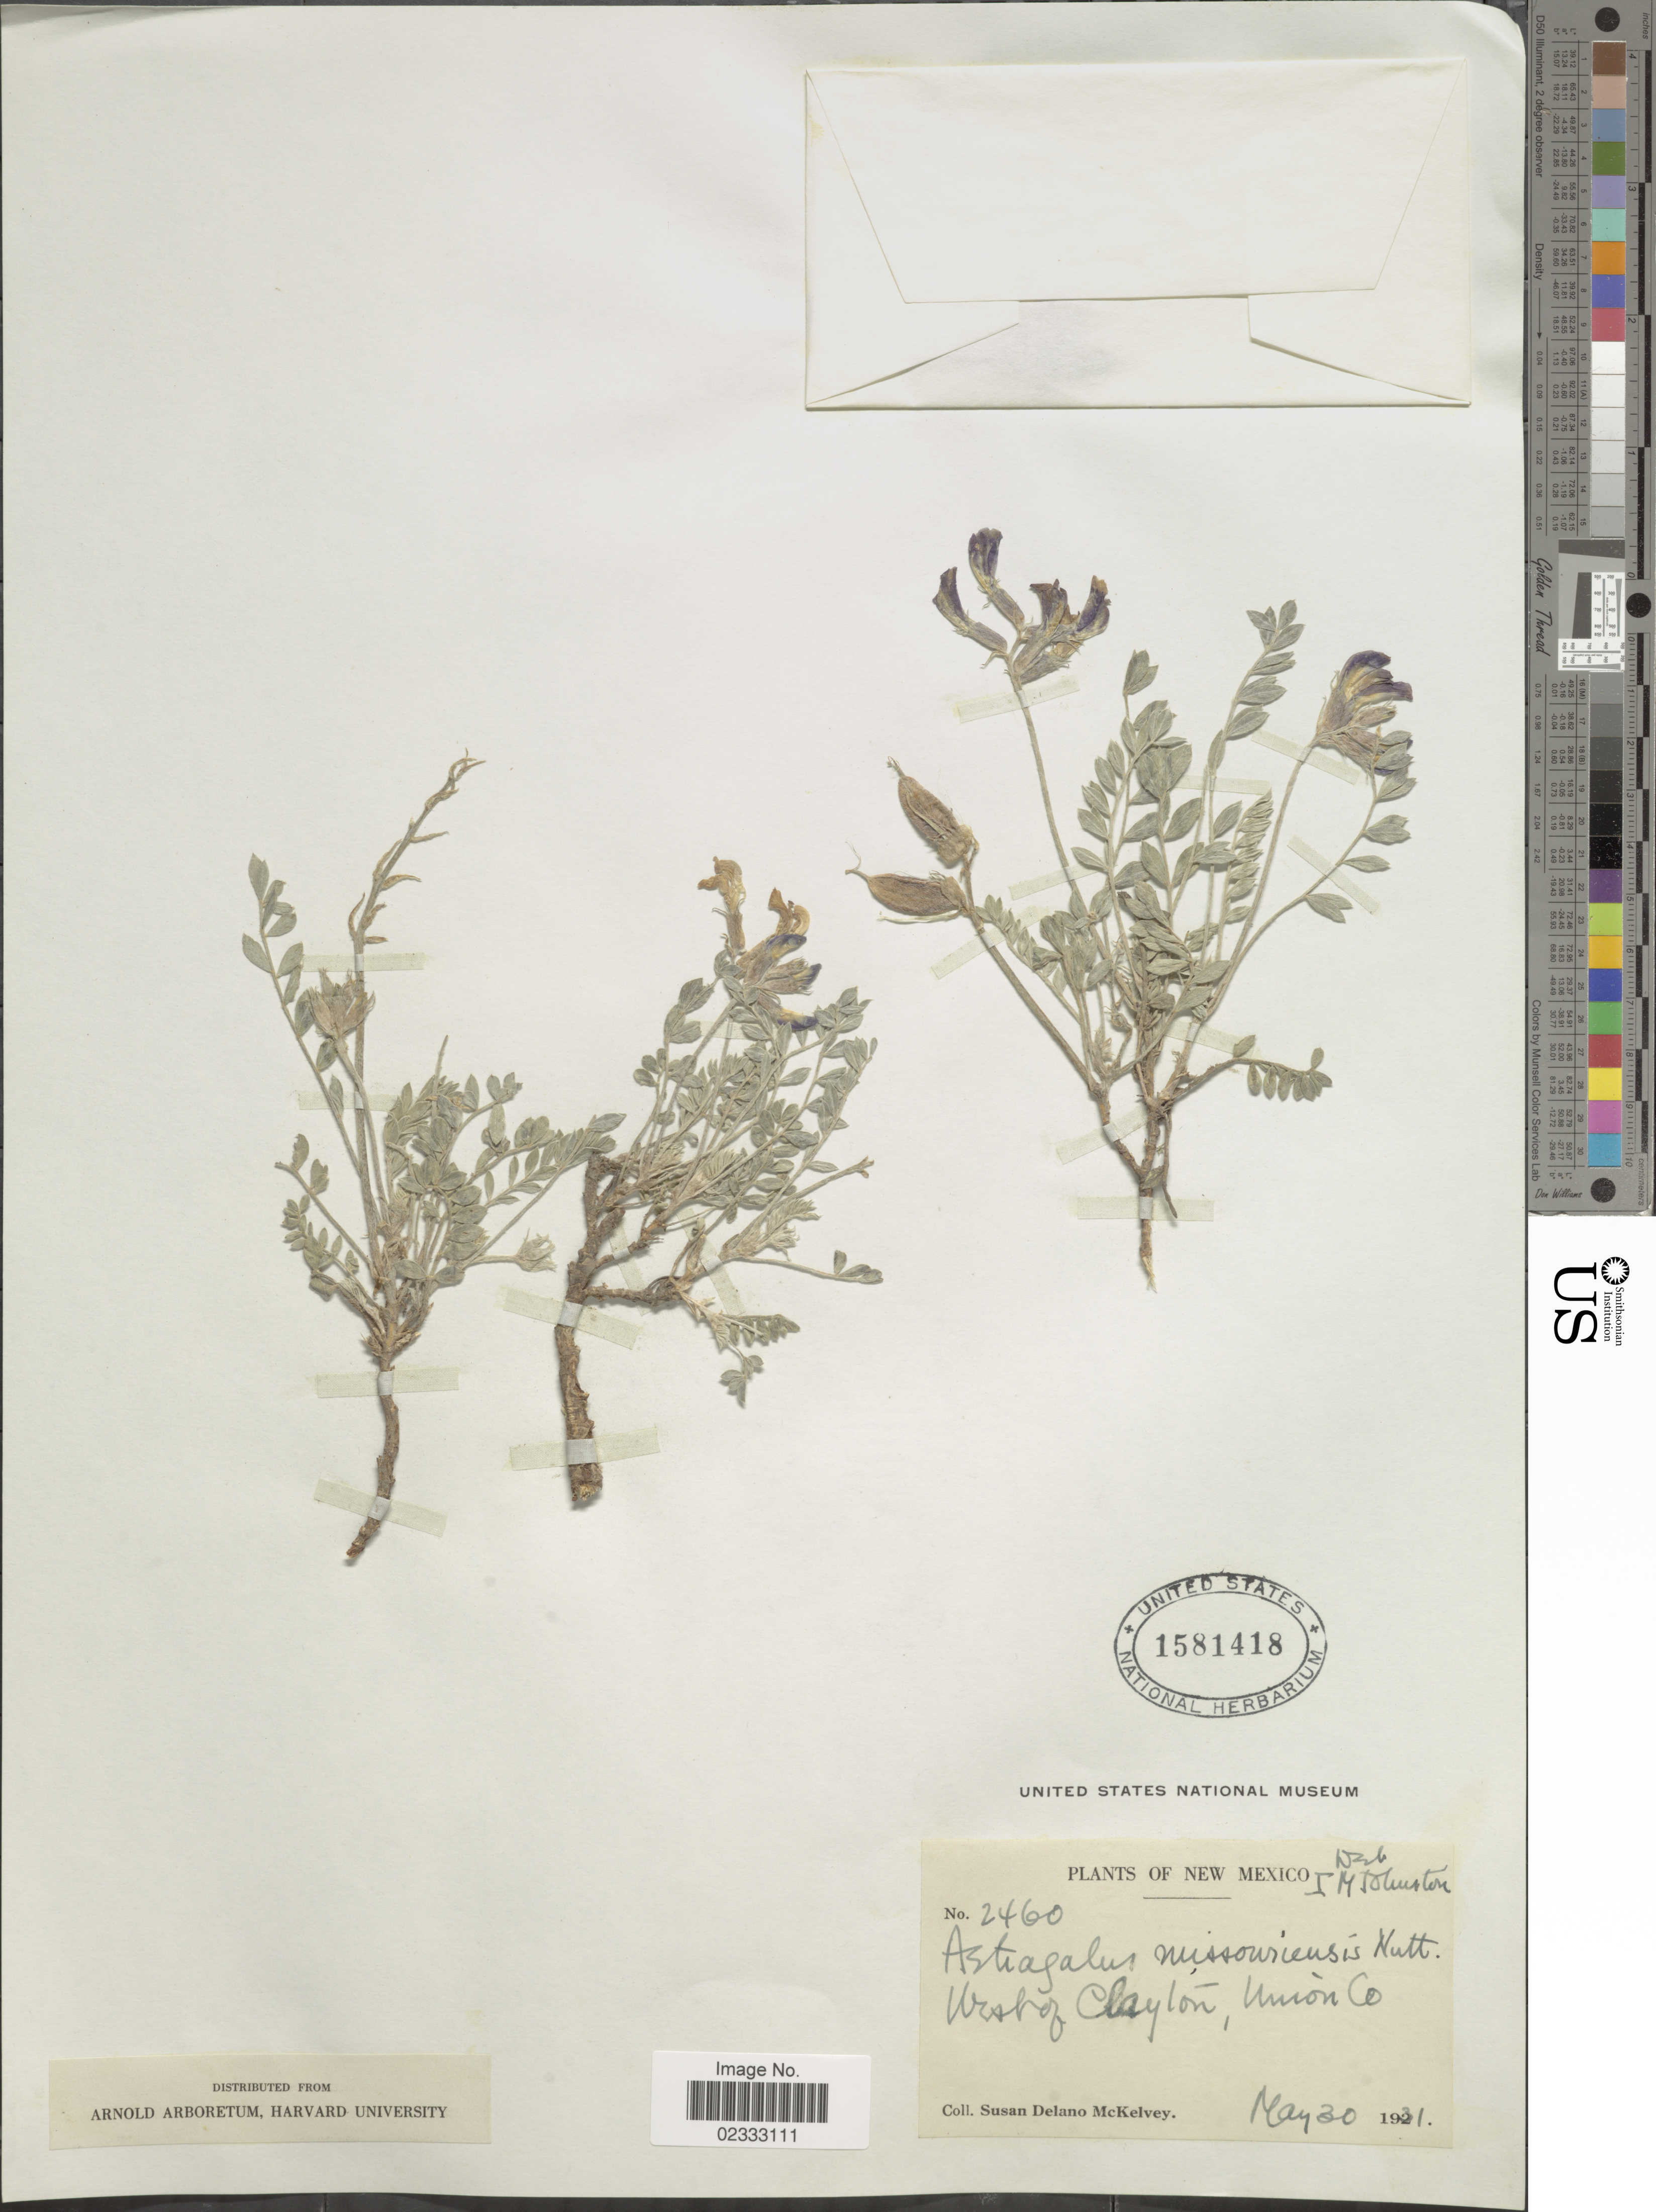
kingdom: Plantae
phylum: Tracheophyta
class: Magnoliopsida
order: Fabales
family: Fabaceae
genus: Astragalus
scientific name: Astragalus missouriensis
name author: Nutt.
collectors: S. A. McKelvey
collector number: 2460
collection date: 1931-05-30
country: United States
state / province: New Mexico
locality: New Mexico, West of Clayton, Union Co,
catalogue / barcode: US 1581418